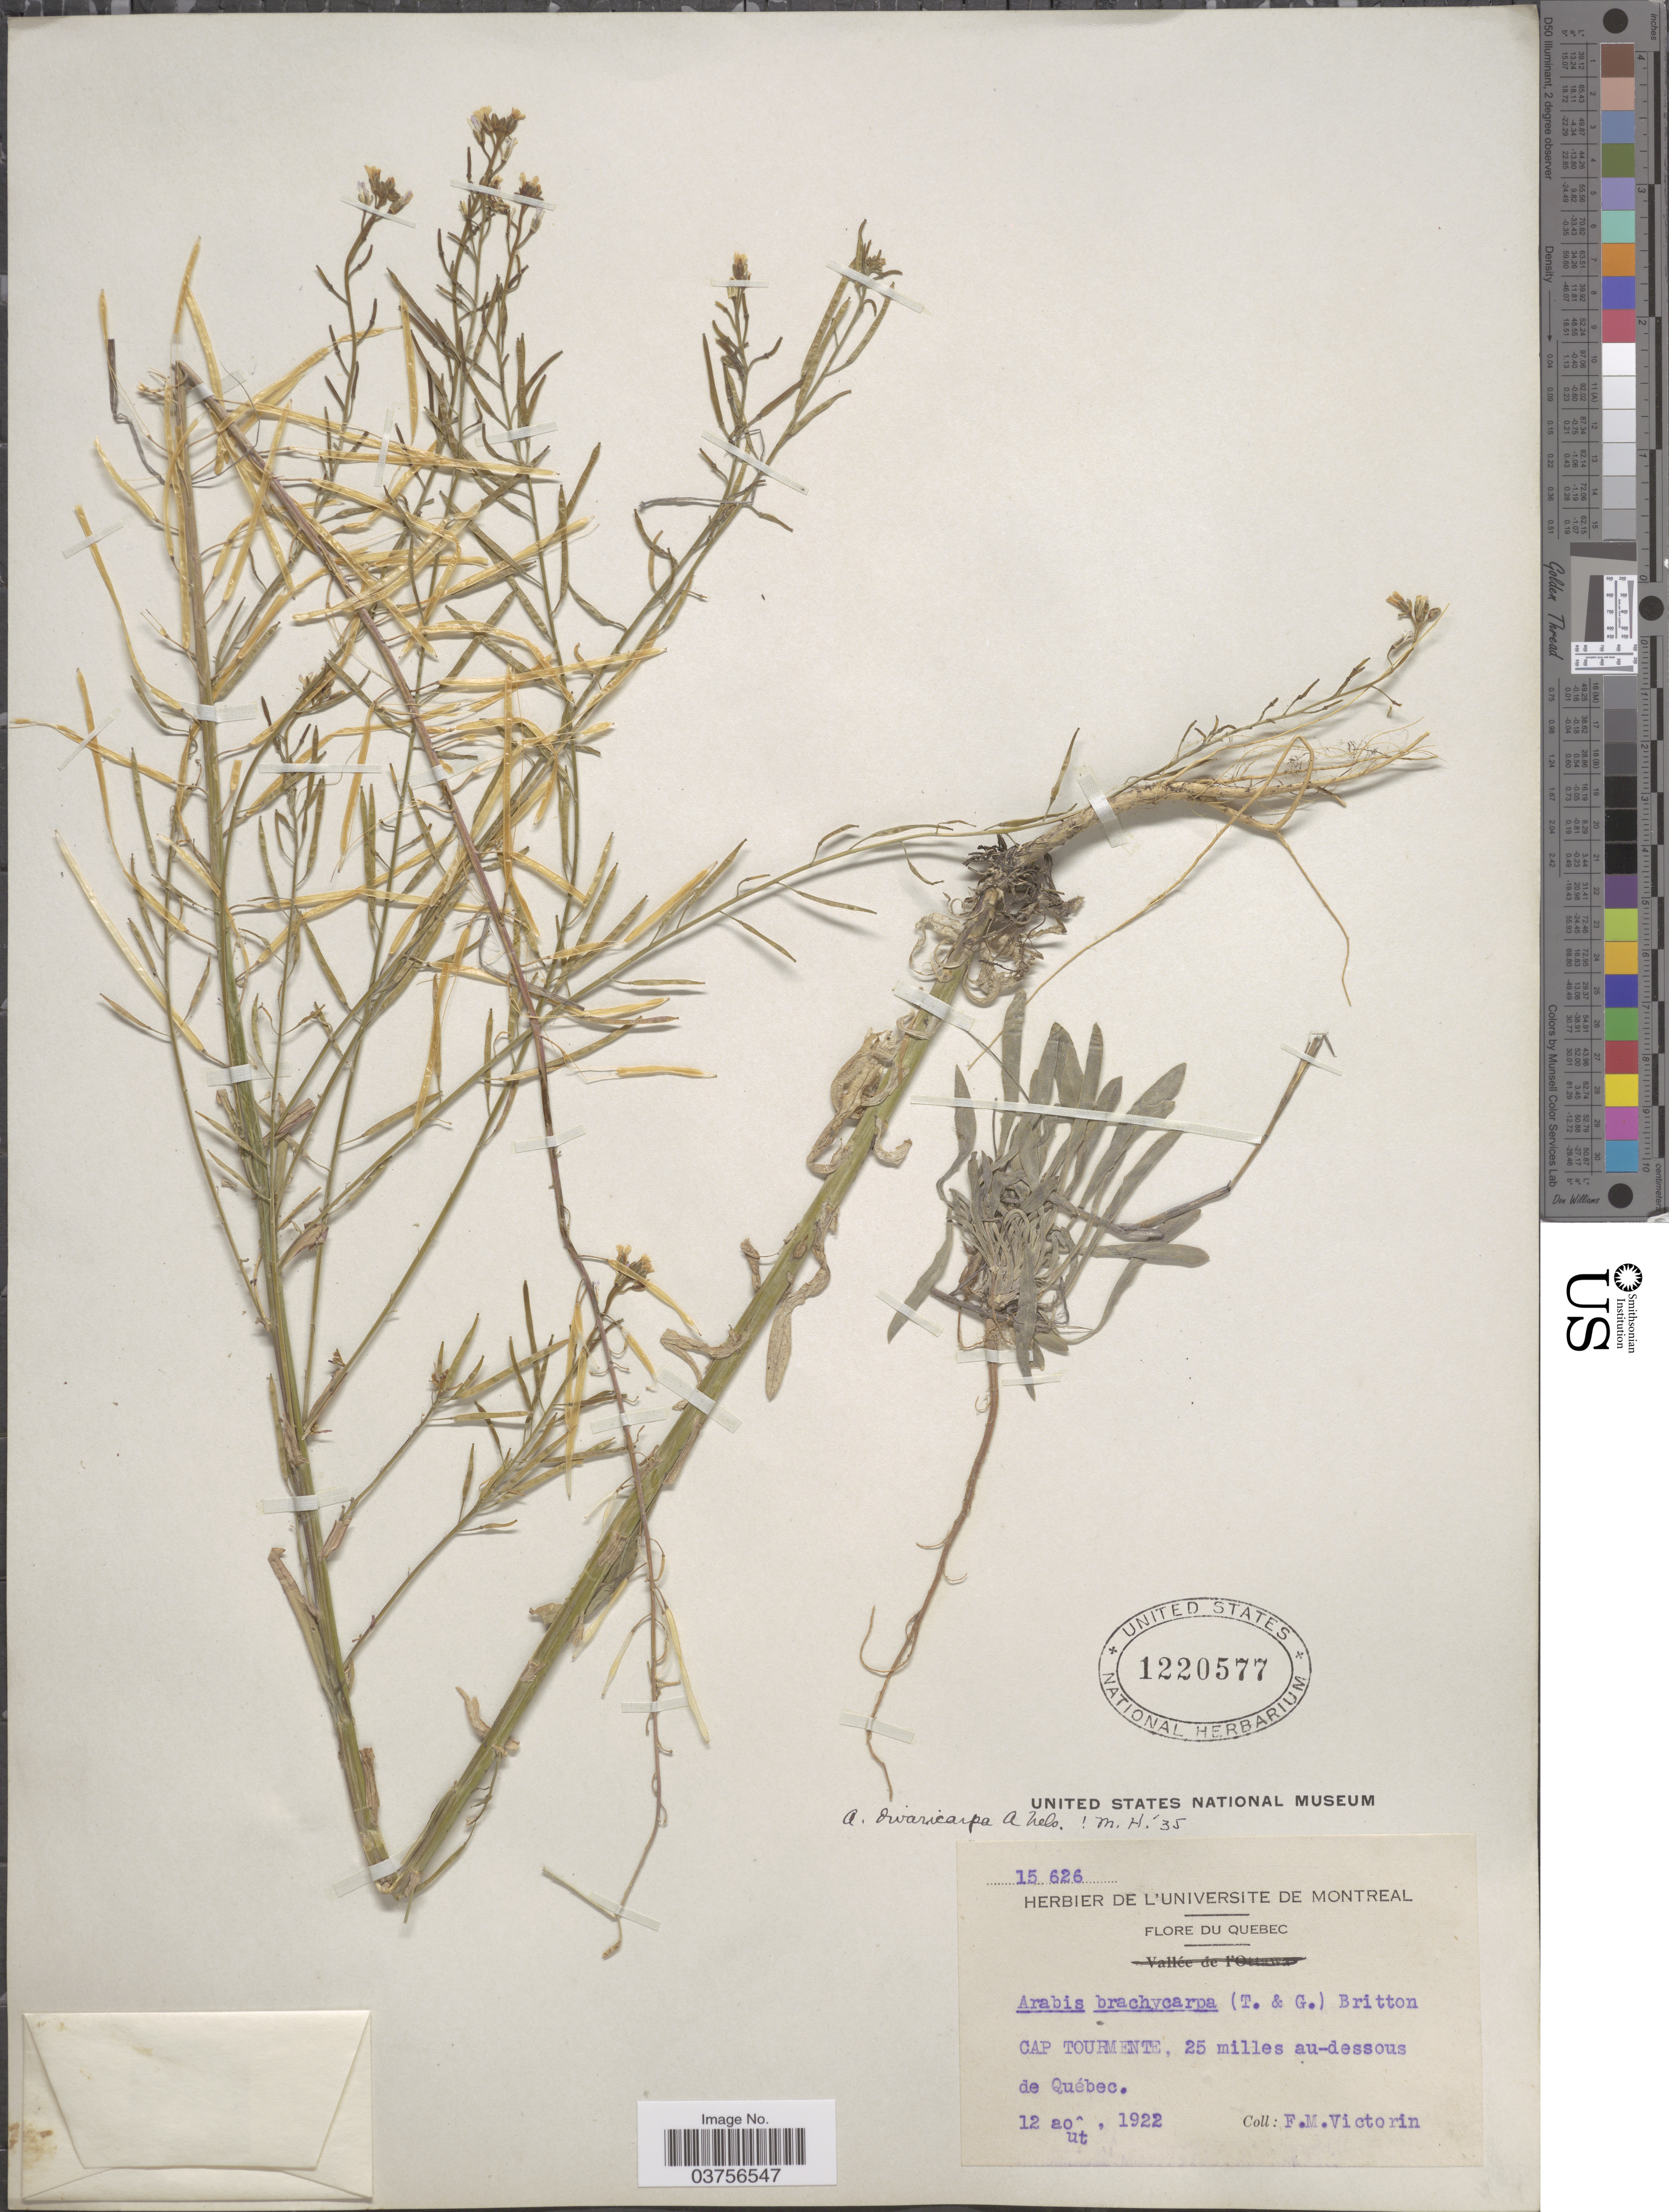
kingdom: Plantae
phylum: Tracheophyta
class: Magnoliopsida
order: Brassicales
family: Brassicaceae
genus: Arabis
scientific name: Arabis divaricarpa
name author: A. Nelson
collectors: F. Victorin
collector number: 15626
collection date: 1922-08-12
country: Canada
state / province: Quebec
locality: Cap Tourmente, 25 miles au-dessous de Québec.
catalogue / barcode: US 1220577